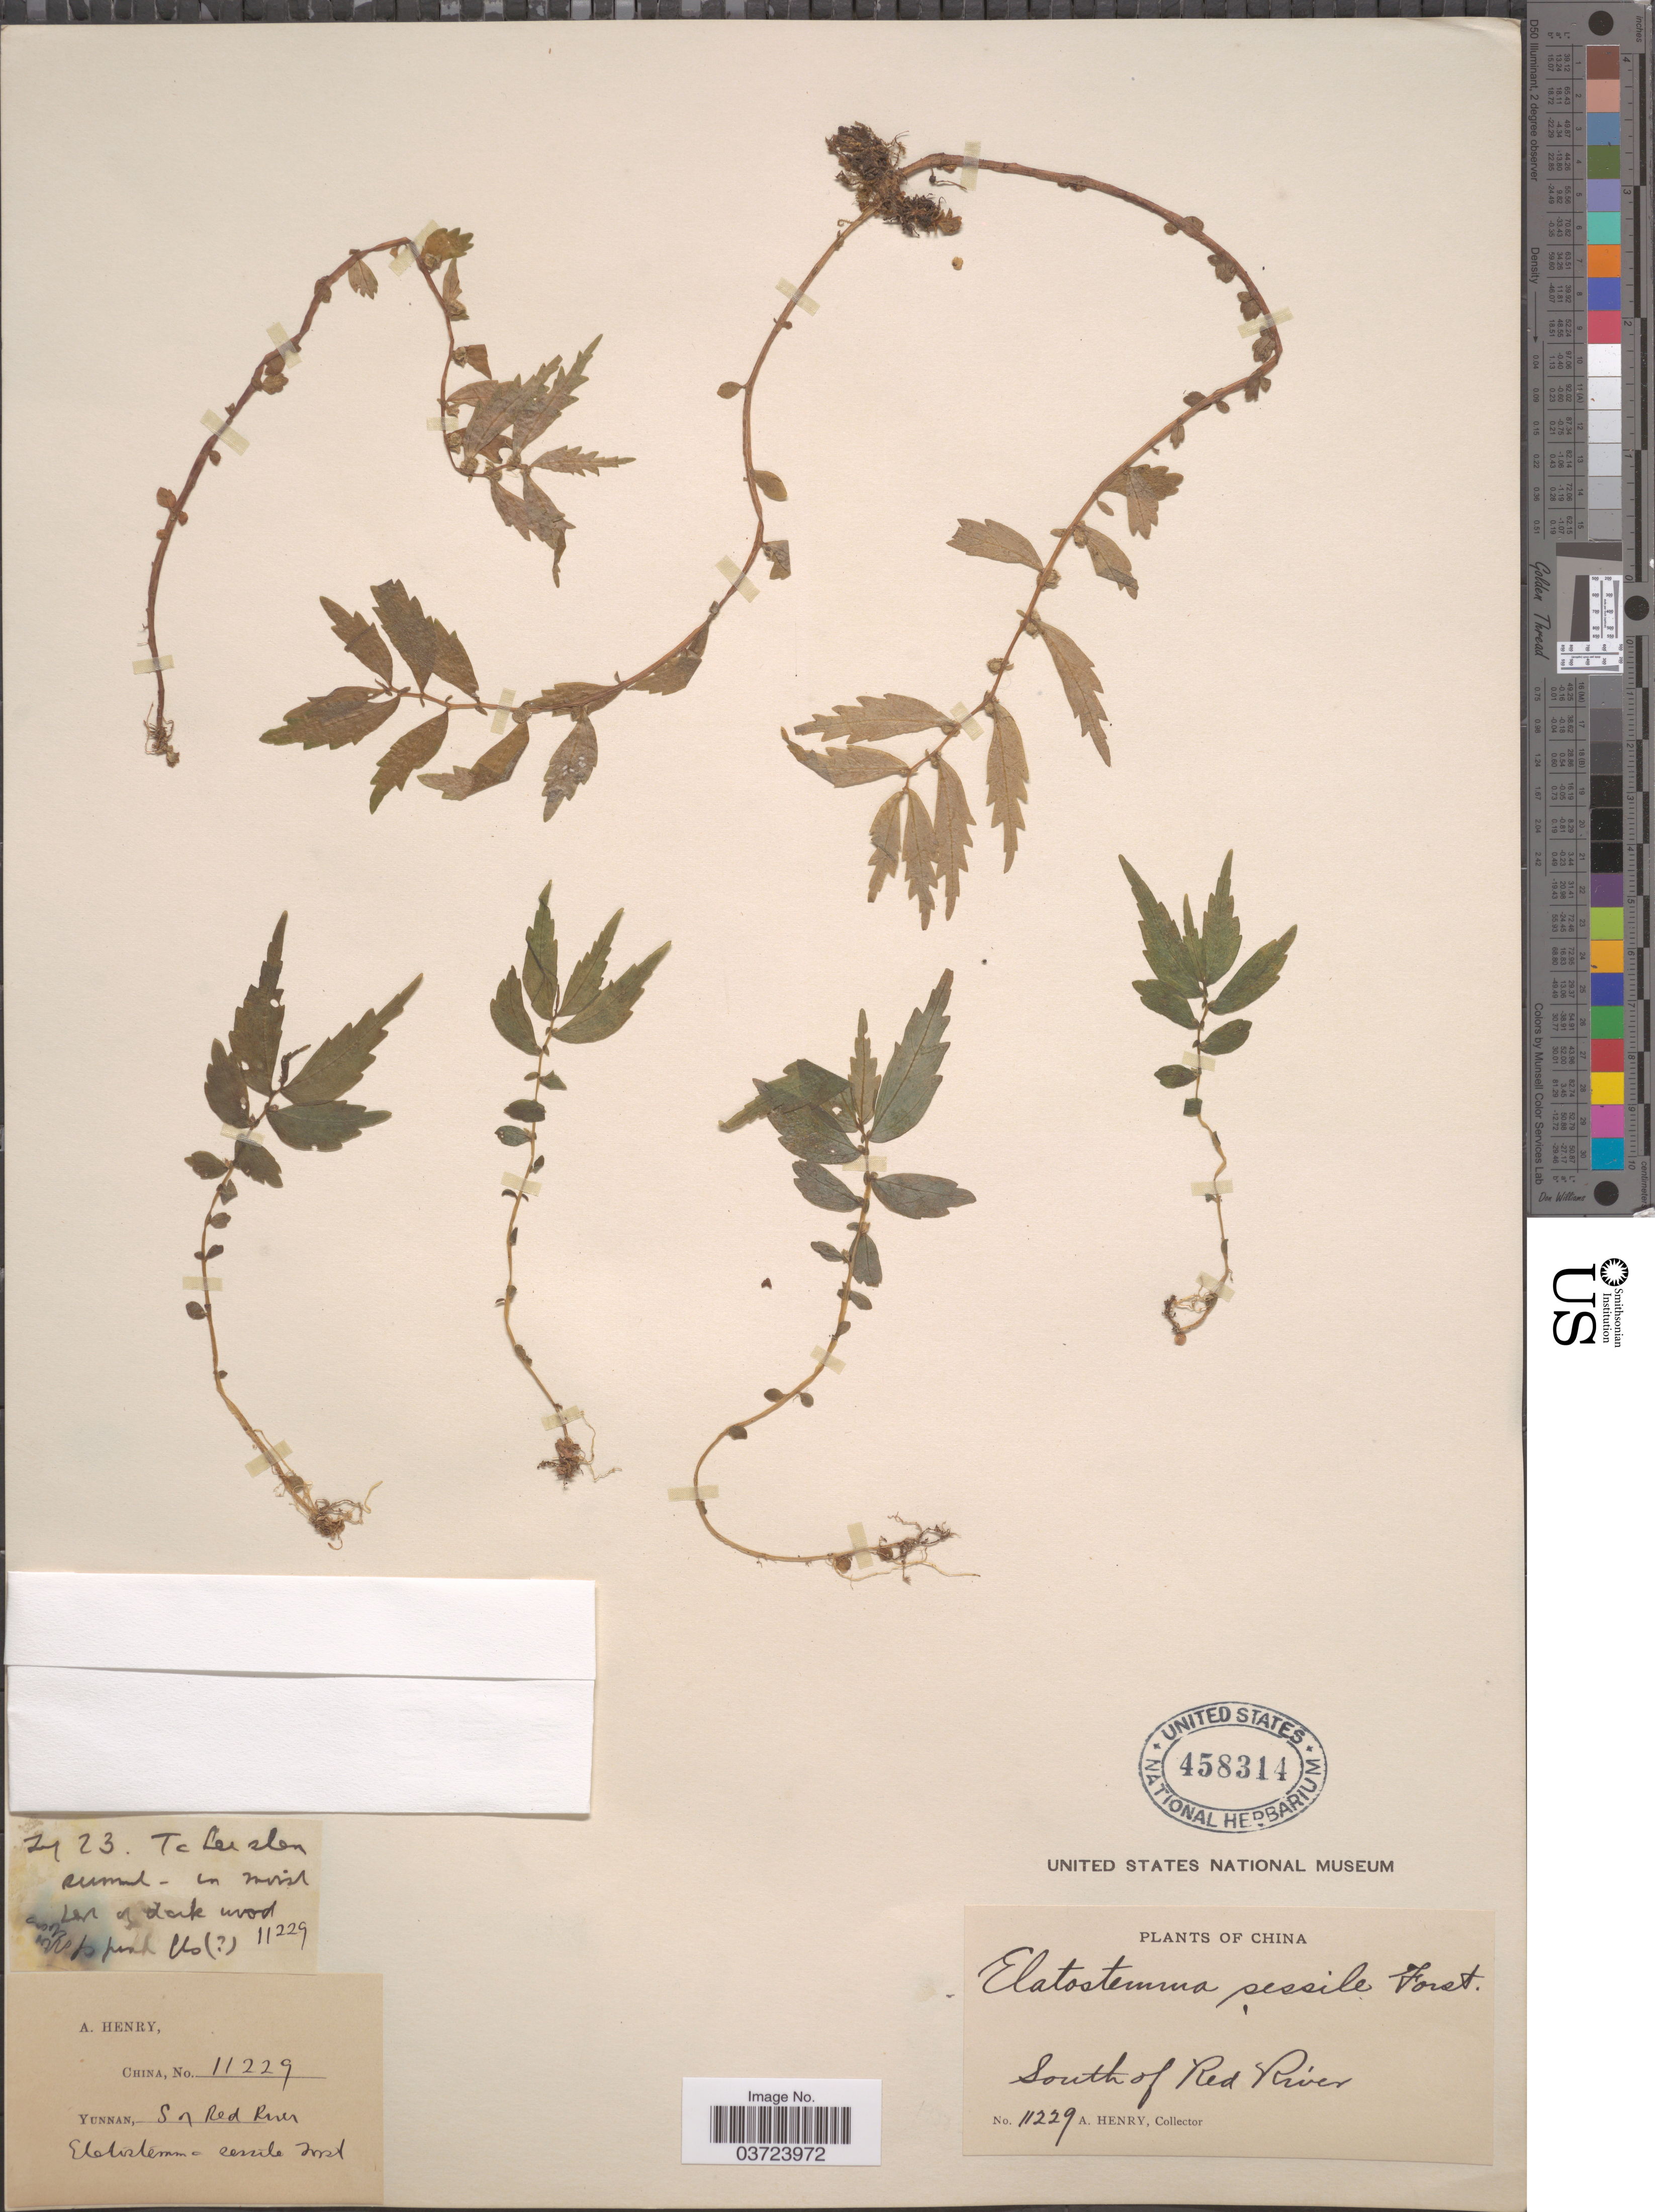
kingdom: Plantae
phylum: Tracheophyta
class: Magnoliopsida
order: Rosales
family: Urticaceae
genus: Elatostema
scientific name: Elatostema sessile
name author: J.R. Forst. & G. Forst.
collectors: A. Henry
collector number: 11229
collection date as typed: Transcribed d/m/y: /8/23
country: China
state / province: Yunnan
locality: South of Red River.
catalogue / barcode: US 458314